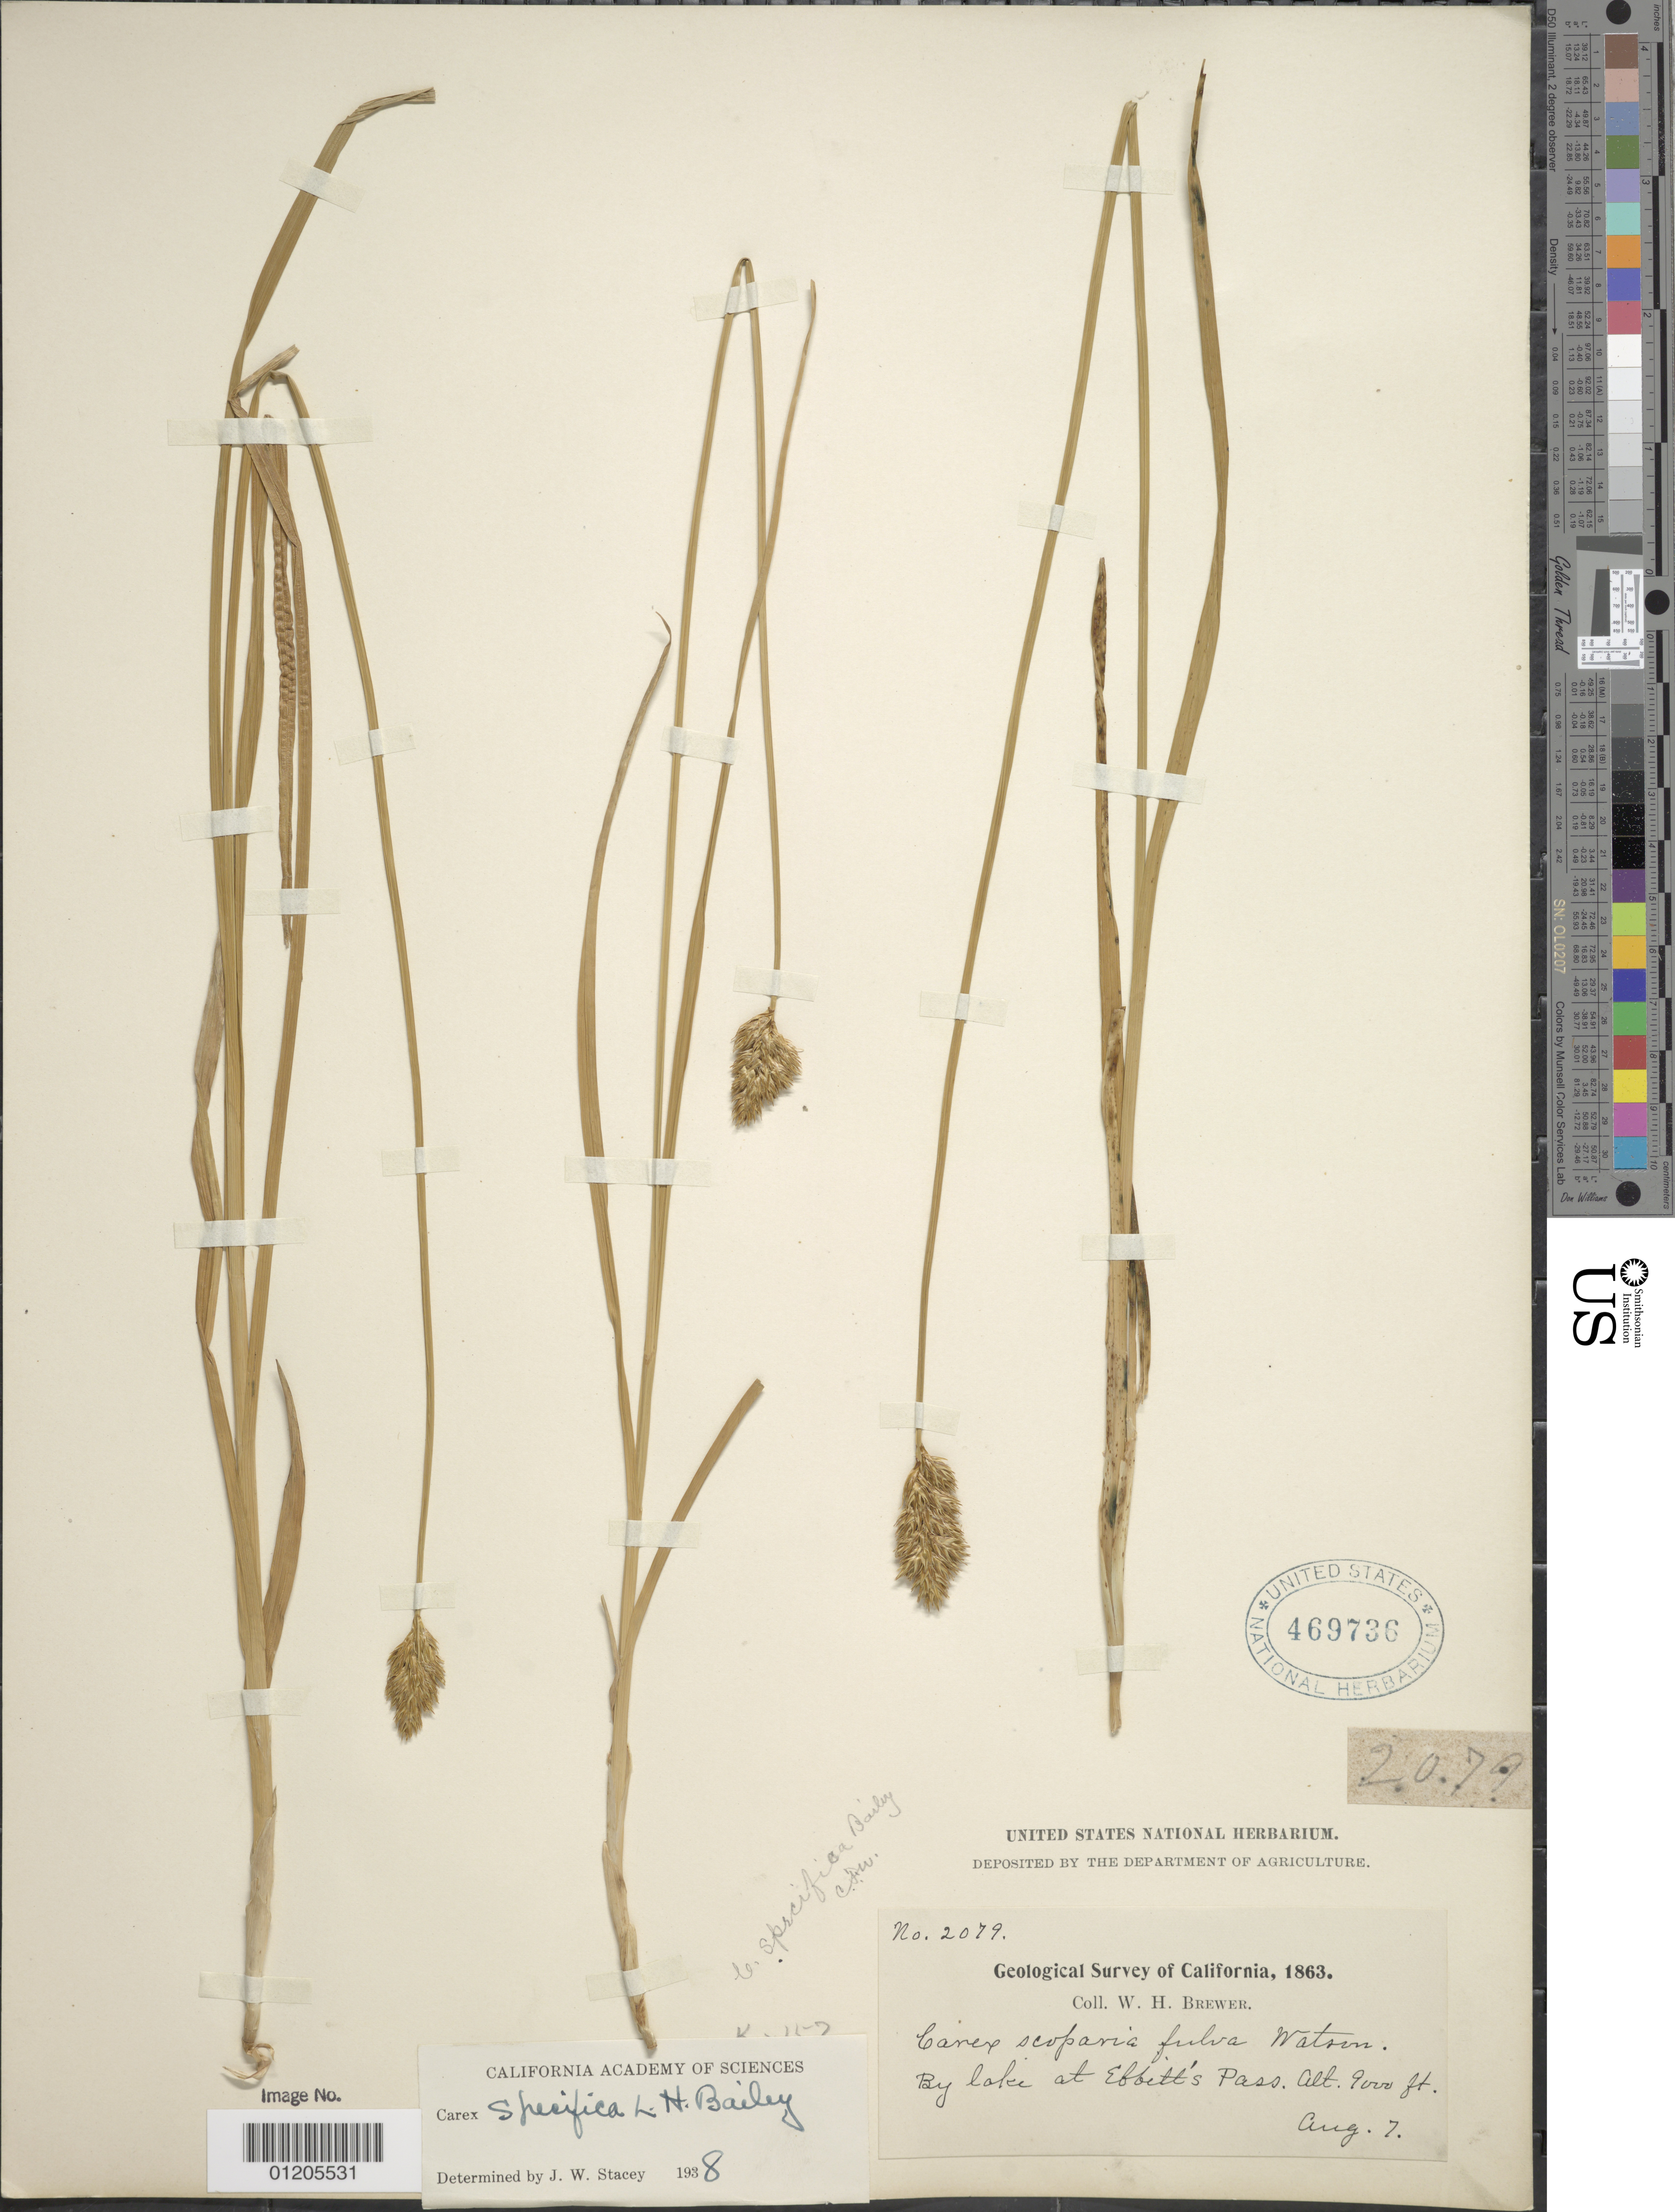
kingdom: Plantae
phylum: Tracheophyta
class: Liliopsida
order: Poales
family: Cyperaceae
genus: Carex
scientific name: Carex specifica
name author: L.H. Bailey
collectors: W. H. Brewer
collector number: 2079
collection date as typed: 07 Aug 1863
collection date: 1863-08-07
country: United States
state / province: California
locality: Near lake at Ebbett's Pass.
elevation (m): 2743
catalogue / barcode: US 469736